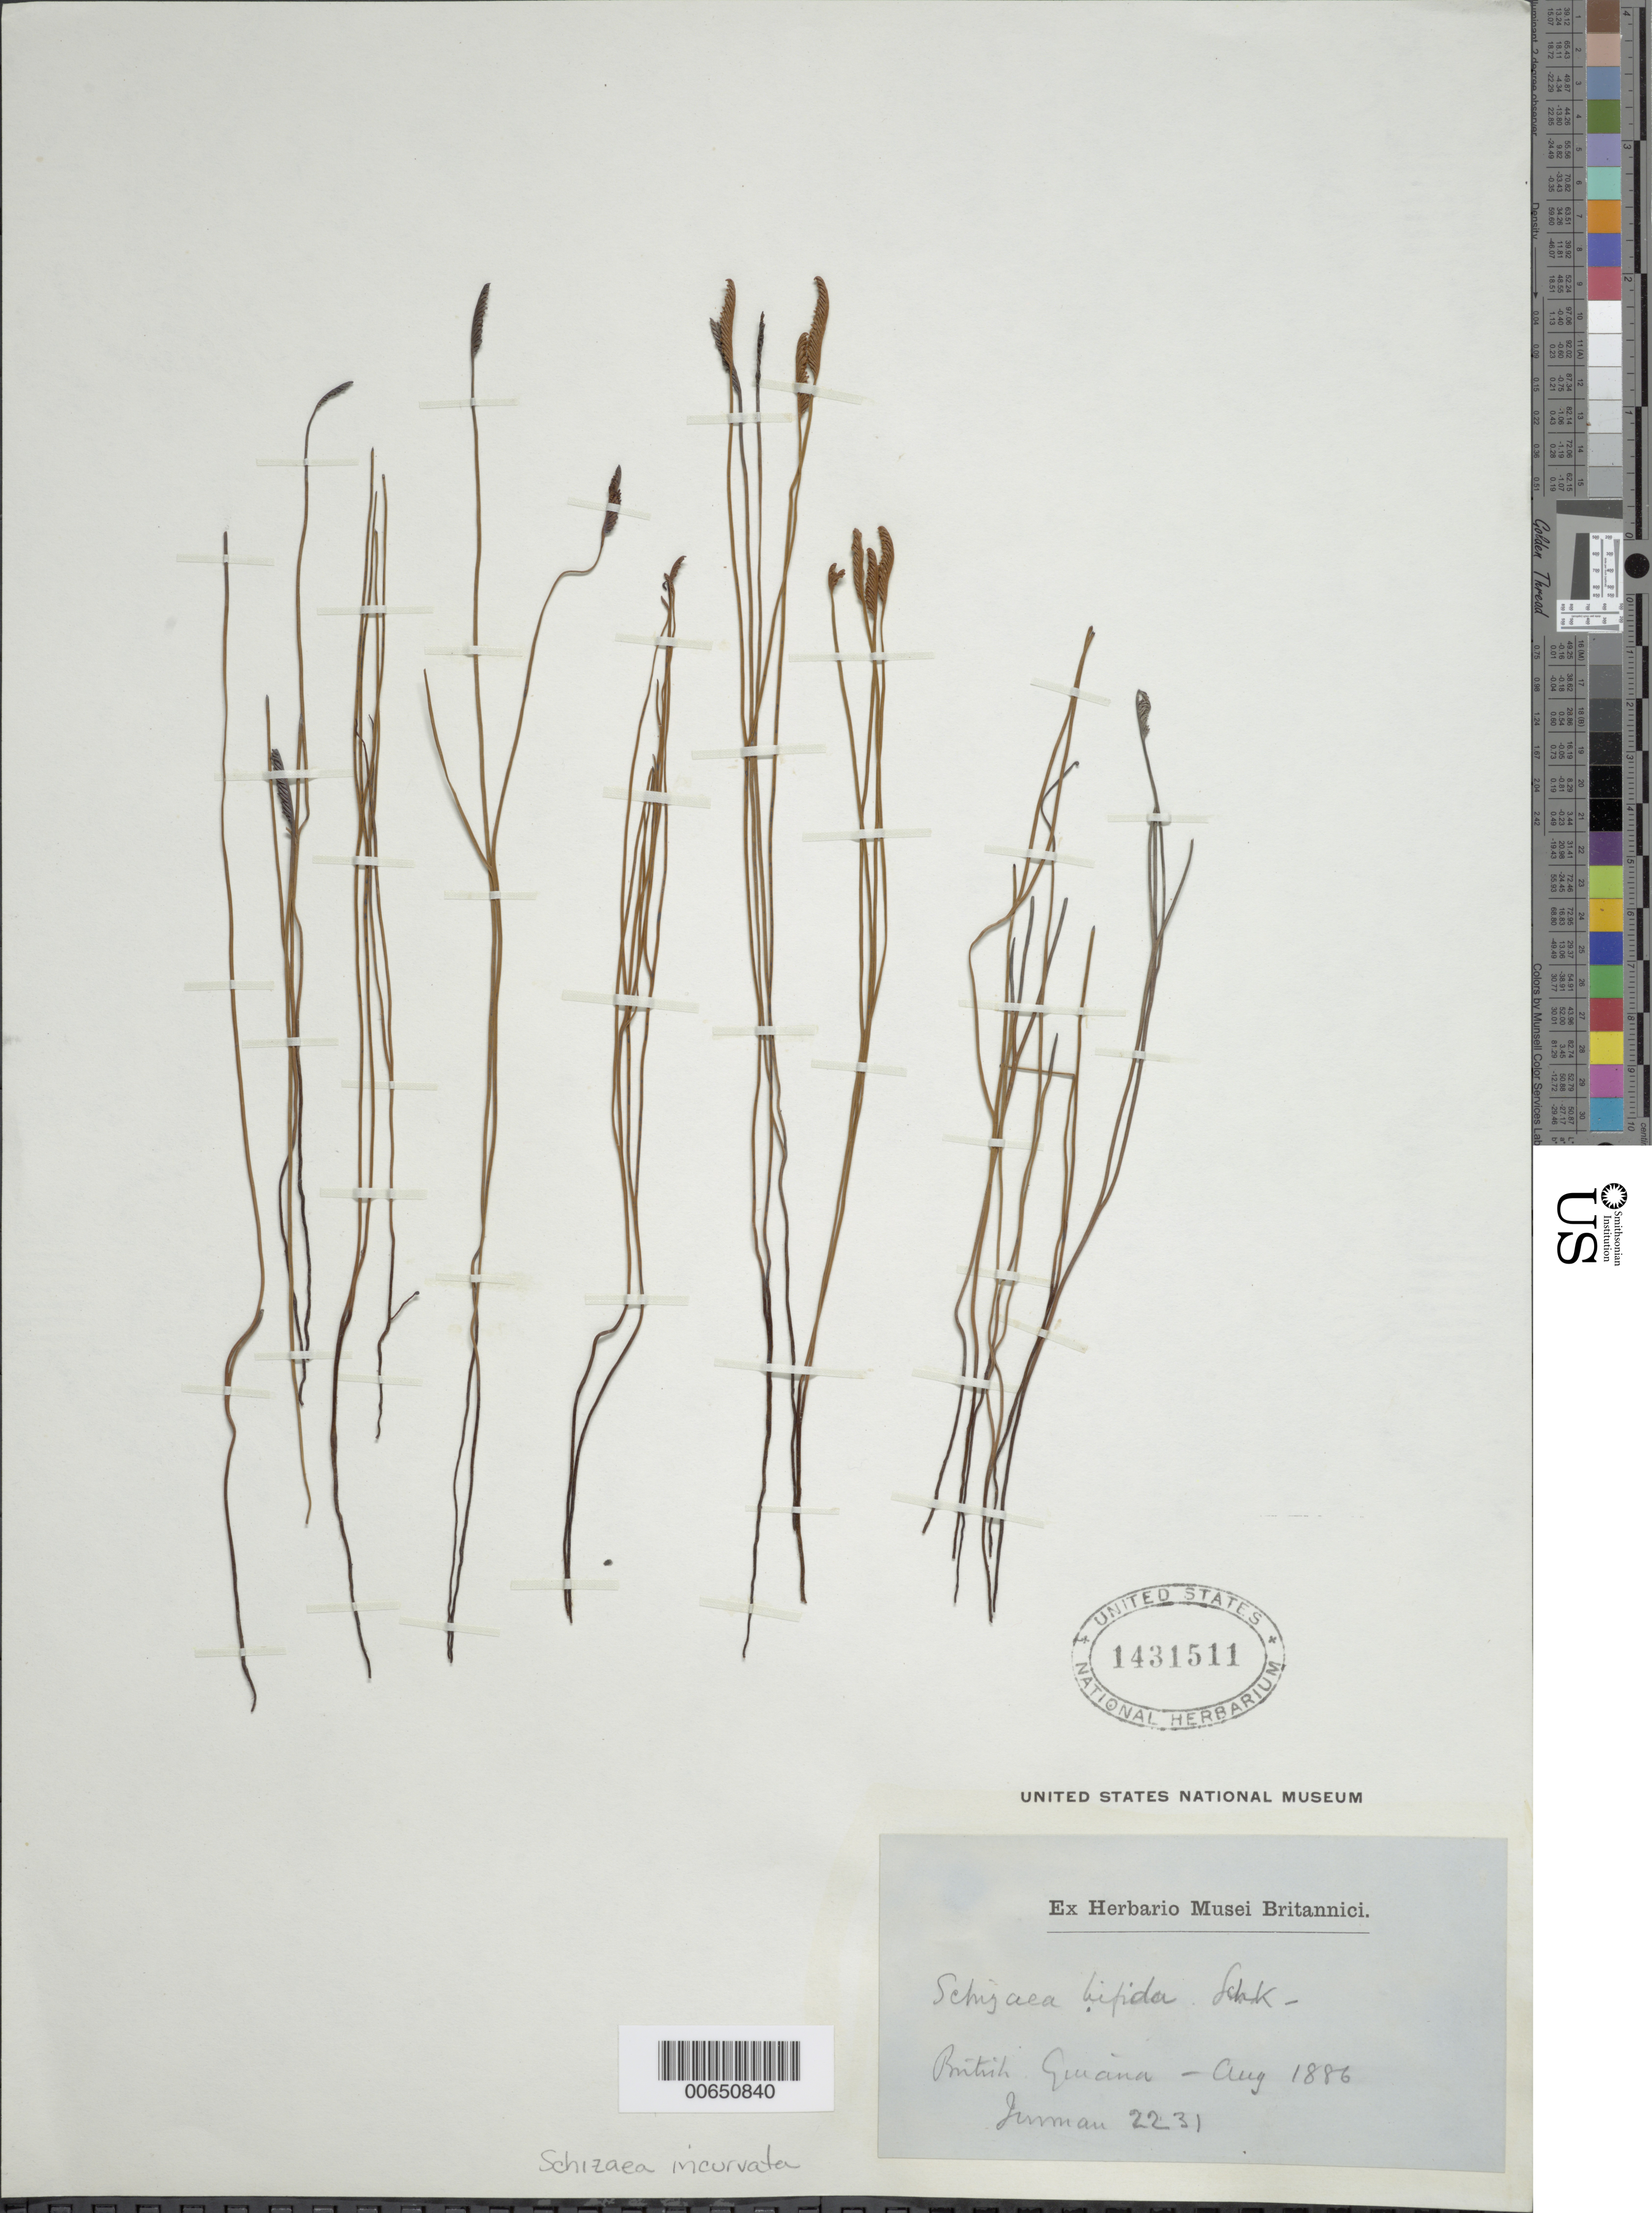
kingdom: Plantae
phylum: Tracheophyta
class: Polypodiopsida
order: Schizaeales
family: Schizaeaceae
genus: Schizaea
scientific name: Schizaea incurvata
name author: Schkuhr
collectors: G. S. Jenman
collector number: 2231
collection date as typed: August 1886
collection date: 1886-08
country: Guyana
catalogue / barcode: US 1431511